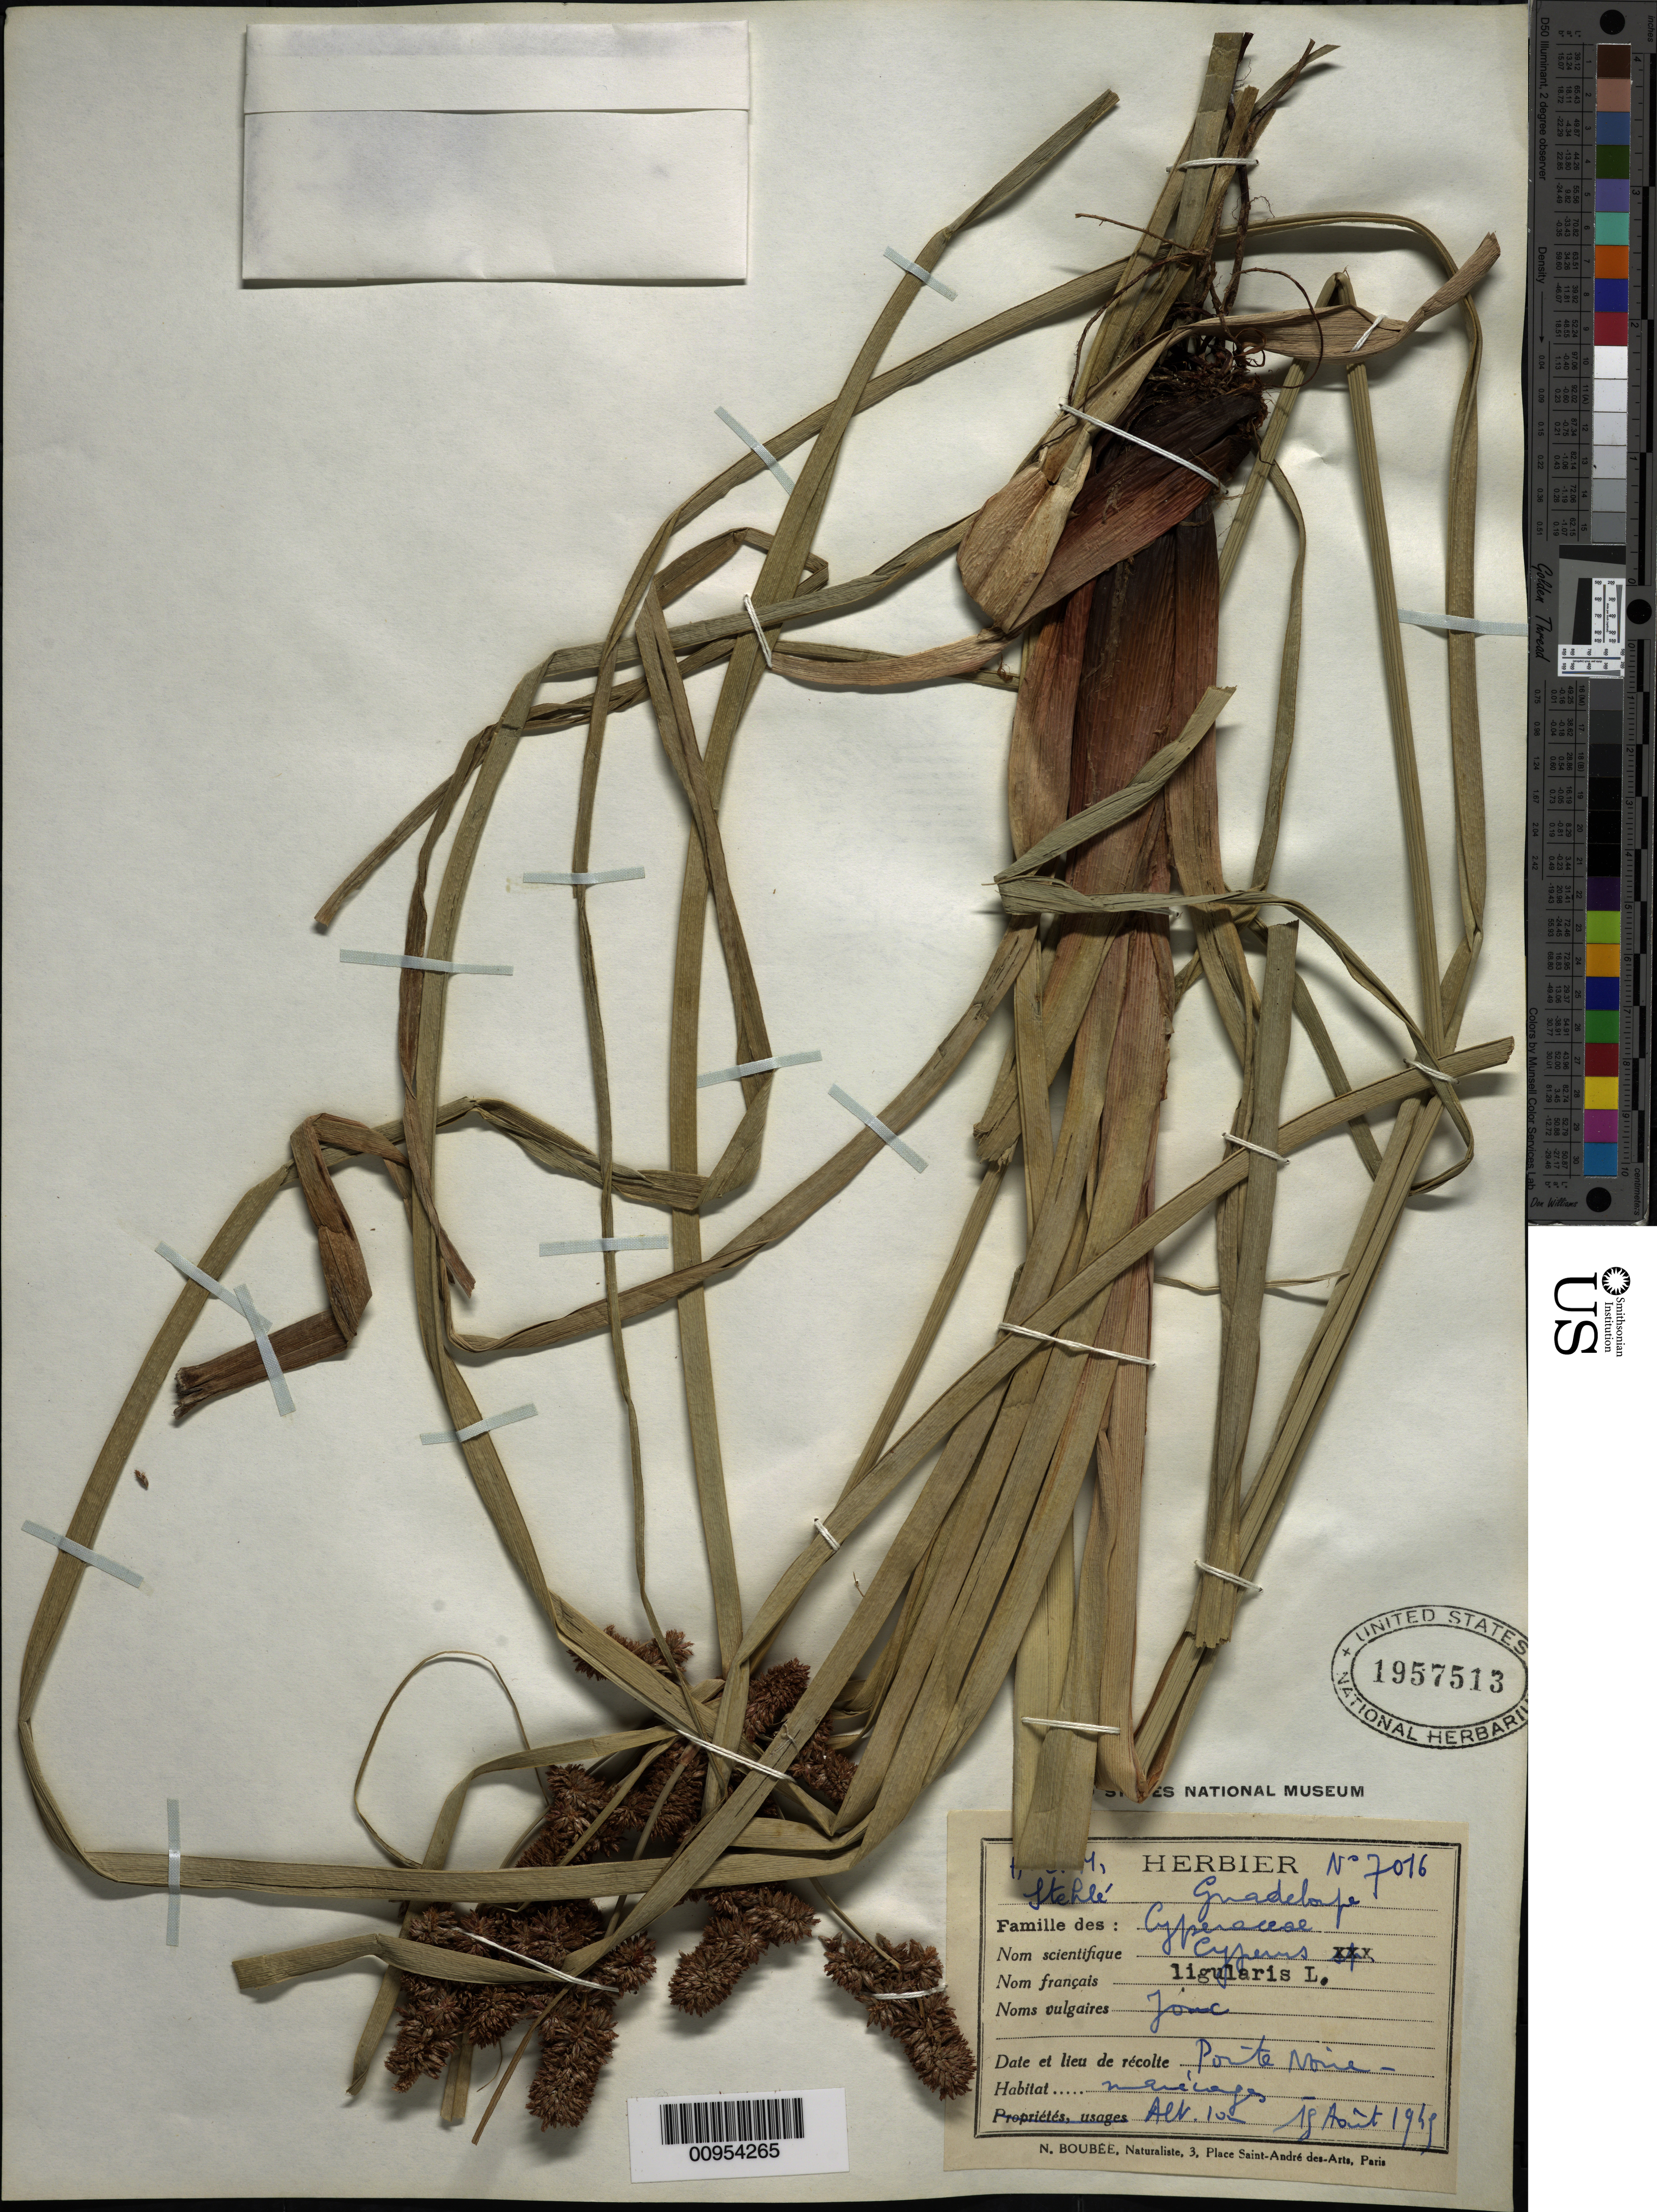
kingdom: Plantae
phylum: Tracheophyta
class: Liliopsida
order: Poales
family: Cyperaceae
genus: Cyperus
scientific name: Cyperus ligularis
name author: L.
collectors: H. Stehlé & M. Stehlé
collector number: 7016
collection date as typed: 18 Aug 1949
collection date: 1949-08-18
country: Guadeloupe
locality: Pointe Noire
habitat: Marécage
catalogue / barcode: US 1957513